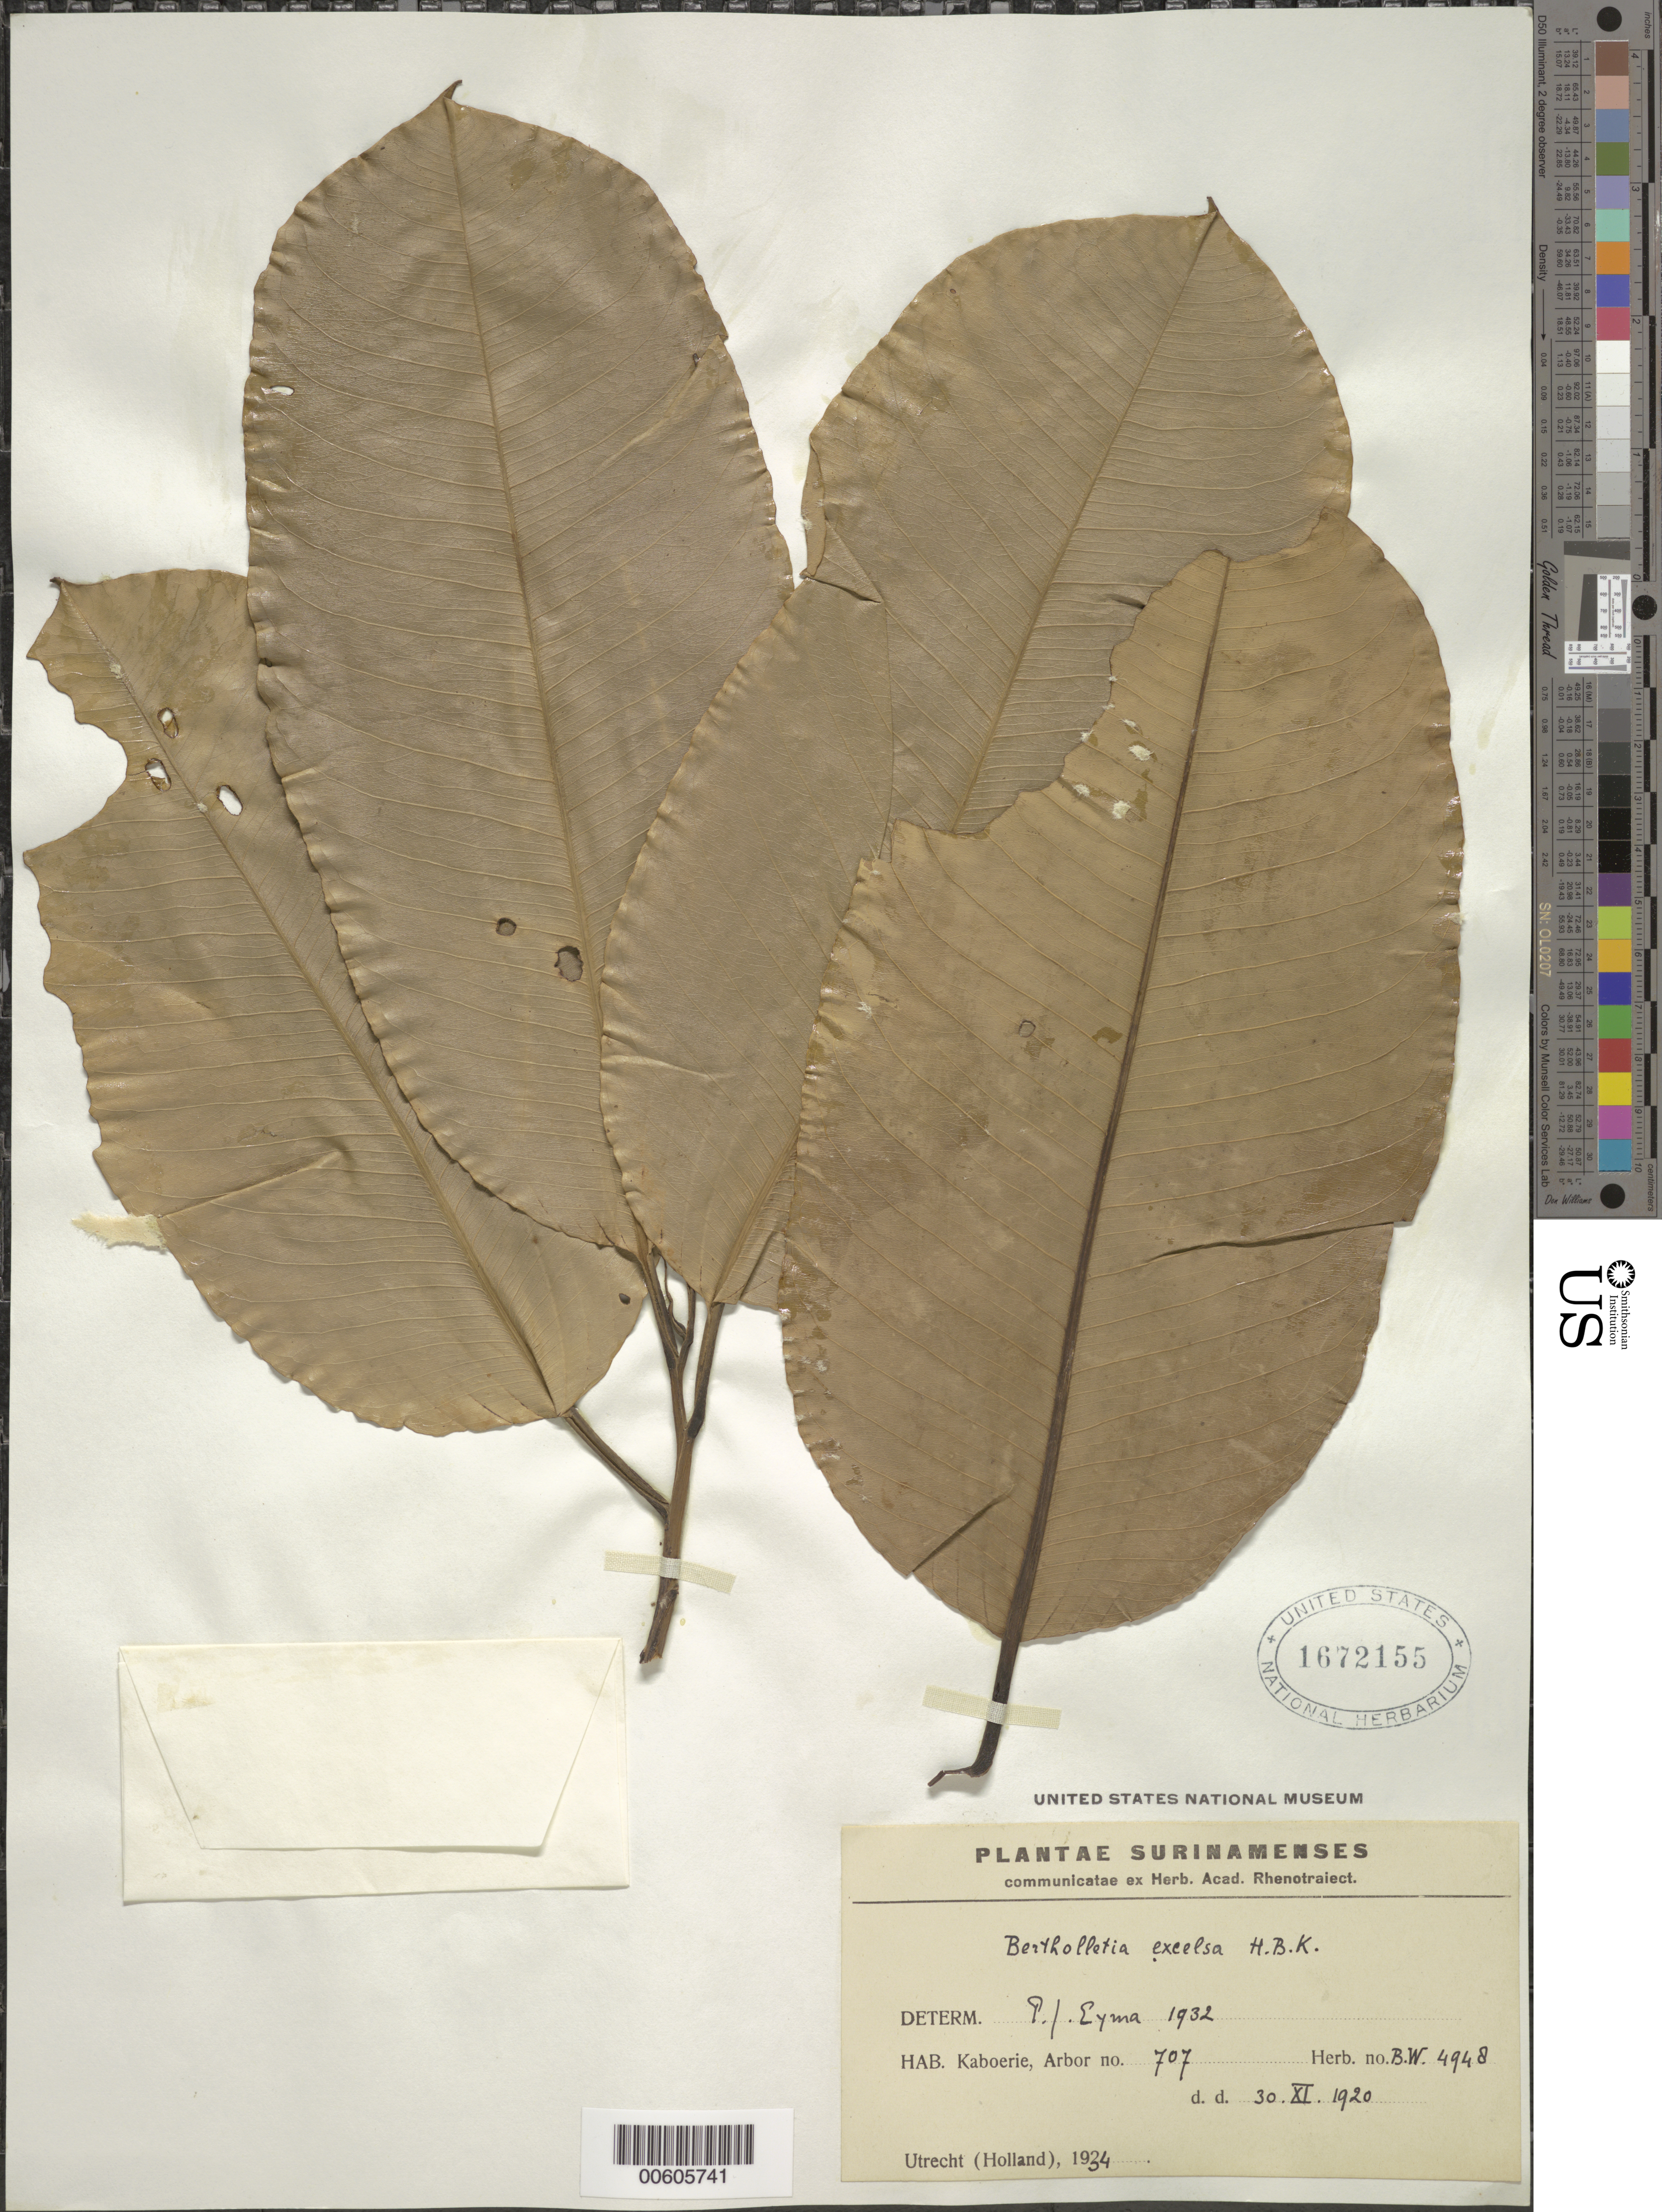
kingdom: Plantae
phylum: Tracheophyta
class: Magnoliopsida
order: Ericales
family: Lecythidaceae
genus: Bertholletia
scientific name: Bertholletia excelsa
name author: Bonpl.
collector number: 4948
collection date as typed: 30-Nov-20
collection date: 1920-11-30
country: Suriname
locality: Kaboerie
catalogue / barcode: US 1672155